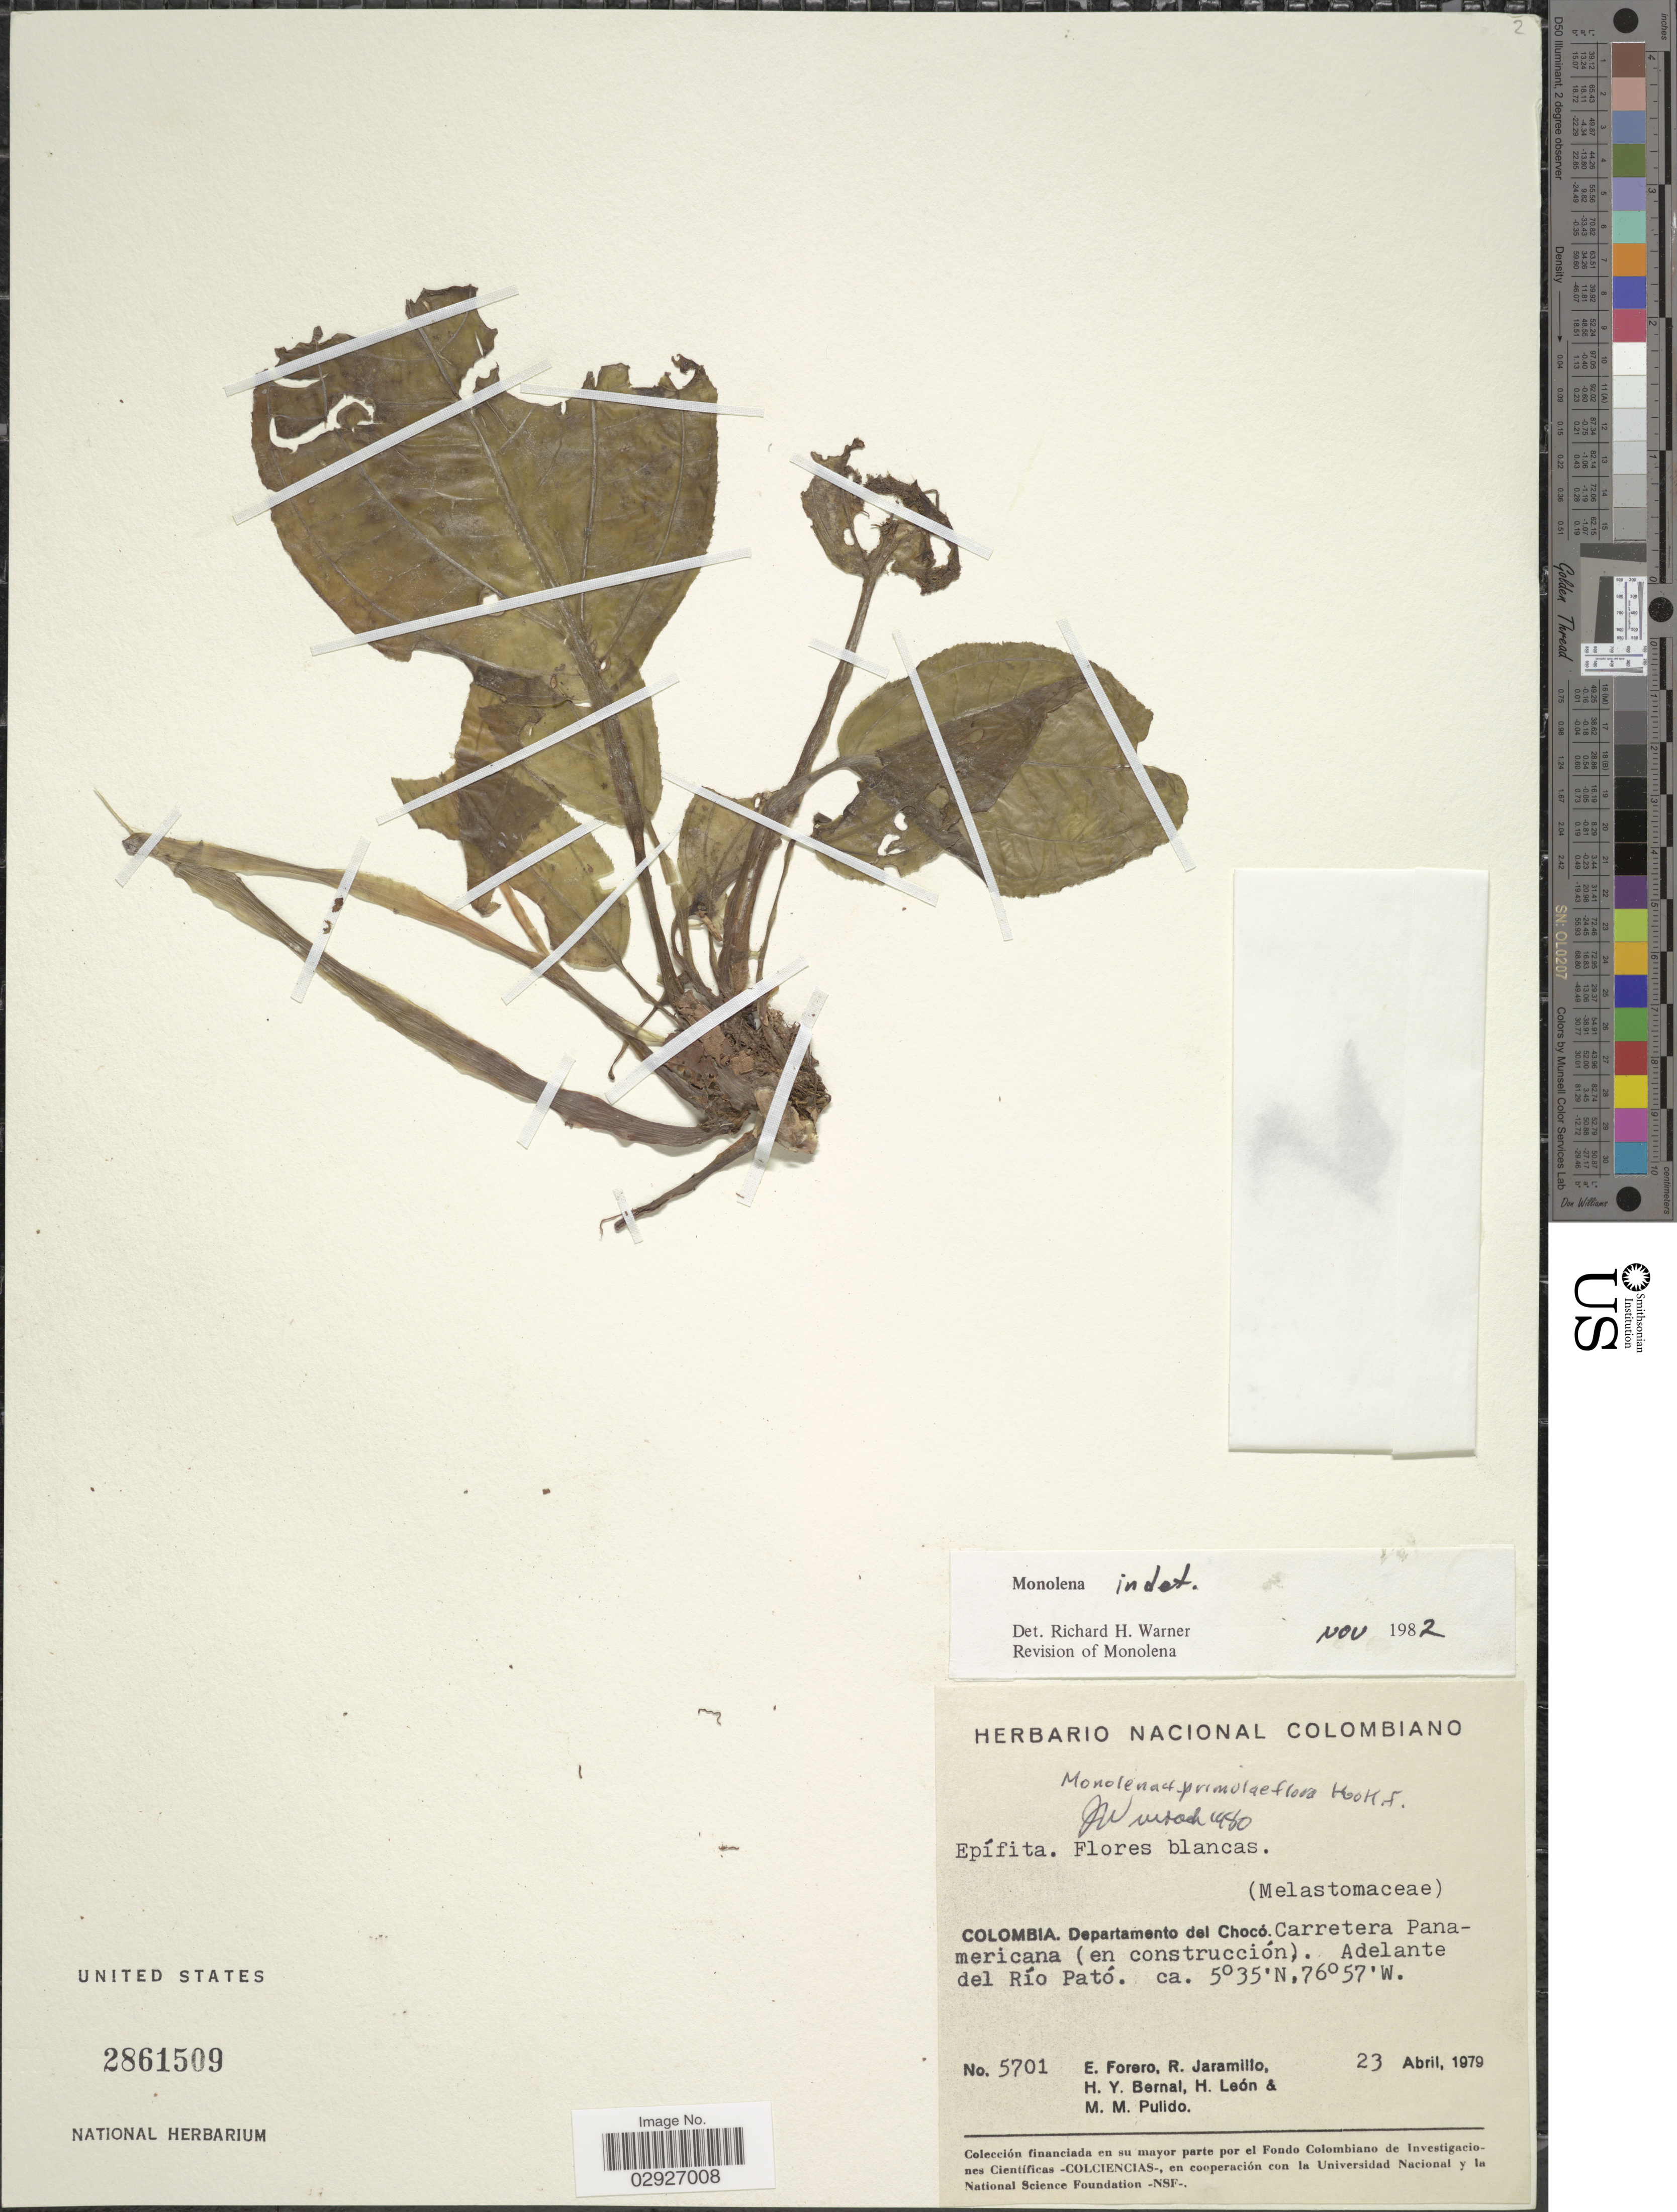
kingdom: Plantae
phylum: Tracheophyta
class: Magnoliopsida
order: Myrtales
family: Melastomataceae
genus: Monolena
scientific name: Monolena sp.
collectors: E. Forero, R. Jaramillo, H. Y. Bernal, H. León & M. Pulido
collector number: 5701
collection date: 1979-04-23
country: Colombia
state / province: Chocó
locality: Departamento del Chocó. Carretera Panamericana (en construcción). Adelante del Río Pató.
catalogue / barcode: US 2861509